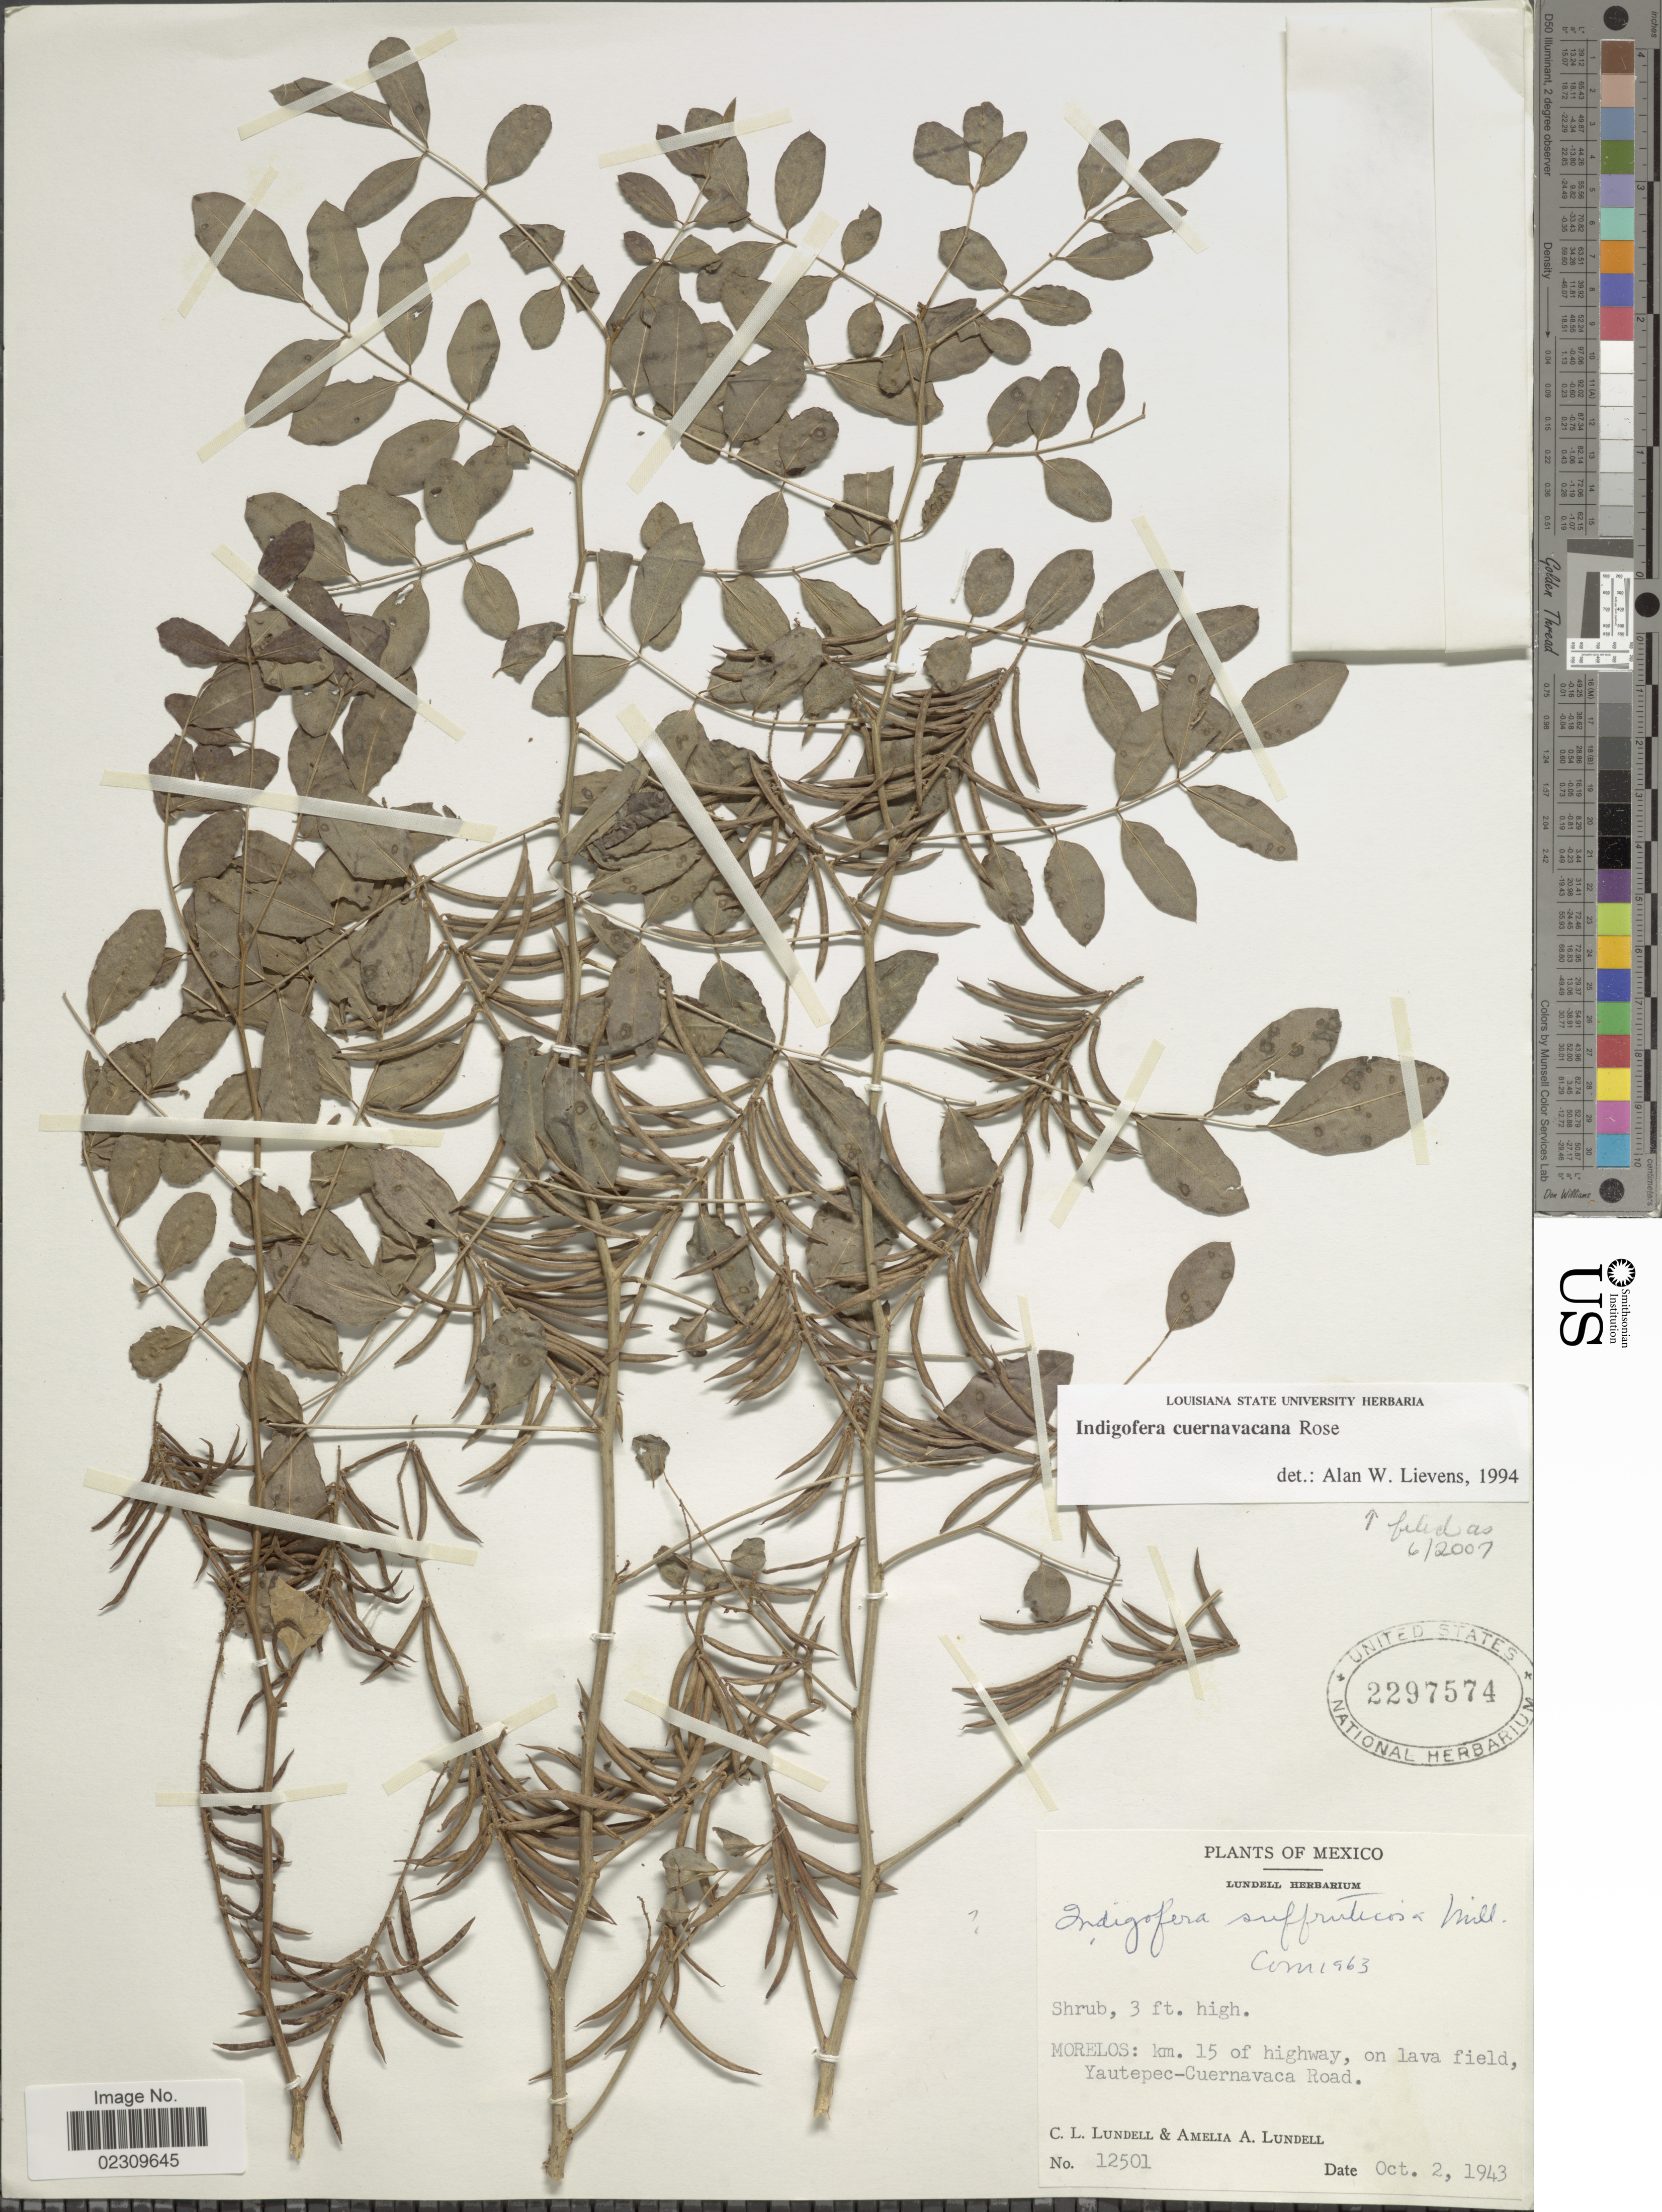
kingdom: Plantae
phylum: Tracheophyta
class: Magnoliopsida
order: Fabales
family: Fabaceae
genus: Indigofera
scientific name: Indigofera cuernavacana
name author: Rose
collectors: C. L. Lundell & A. A. Lundell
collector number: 12501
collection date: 1943-10-02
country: Mexico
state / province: Morelos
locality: Morelos: km. 15 of highway, on lava field, Yautepec-Cuernavaca Road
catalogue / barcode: US 2297574